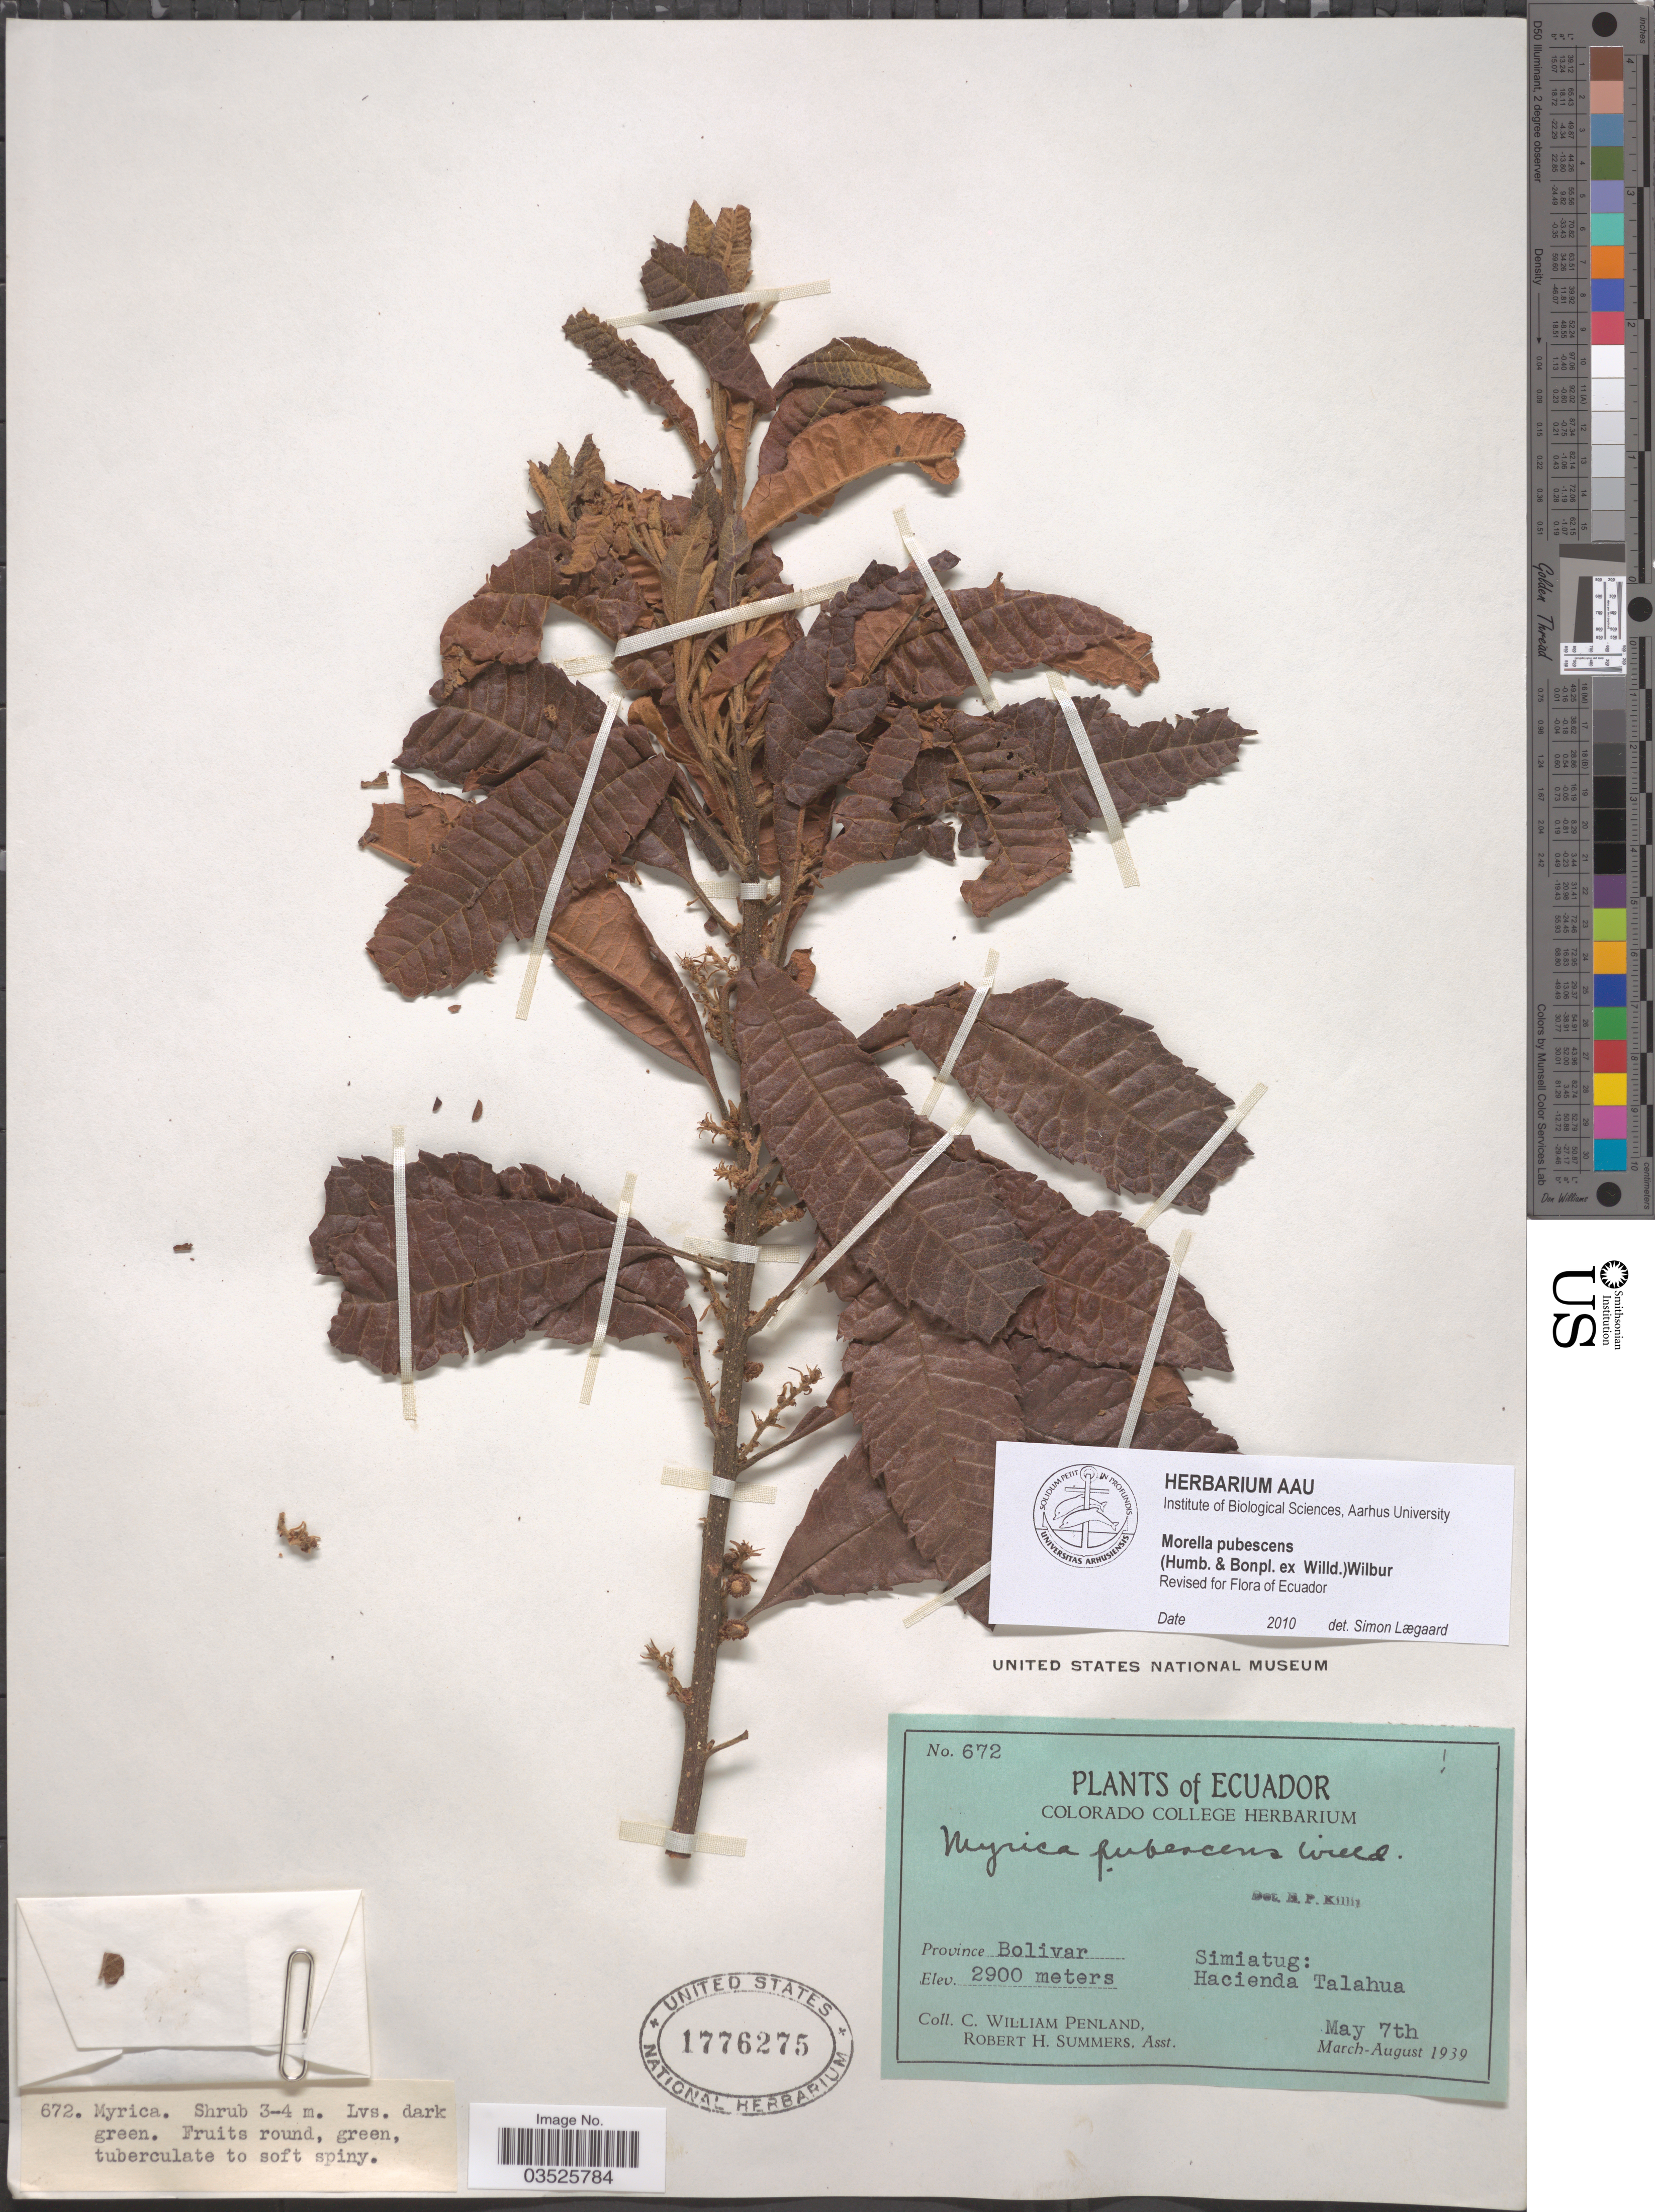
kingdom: Plantae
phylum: Tracheophyta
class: Magnoliopsida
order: Fagales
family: Myricaceae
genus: Morella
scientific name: Morella pubescens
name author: (Humb. & Bonpl. ex Willd.) Wilbur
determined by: Lægaard, S.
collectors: C. W. Penland & R. Summers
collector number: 672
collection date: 1939-05-07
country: Ecuador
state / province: Bolívar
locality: Simiatug: Hacienda Talahua.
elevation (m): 2900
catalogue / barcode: US 1776275